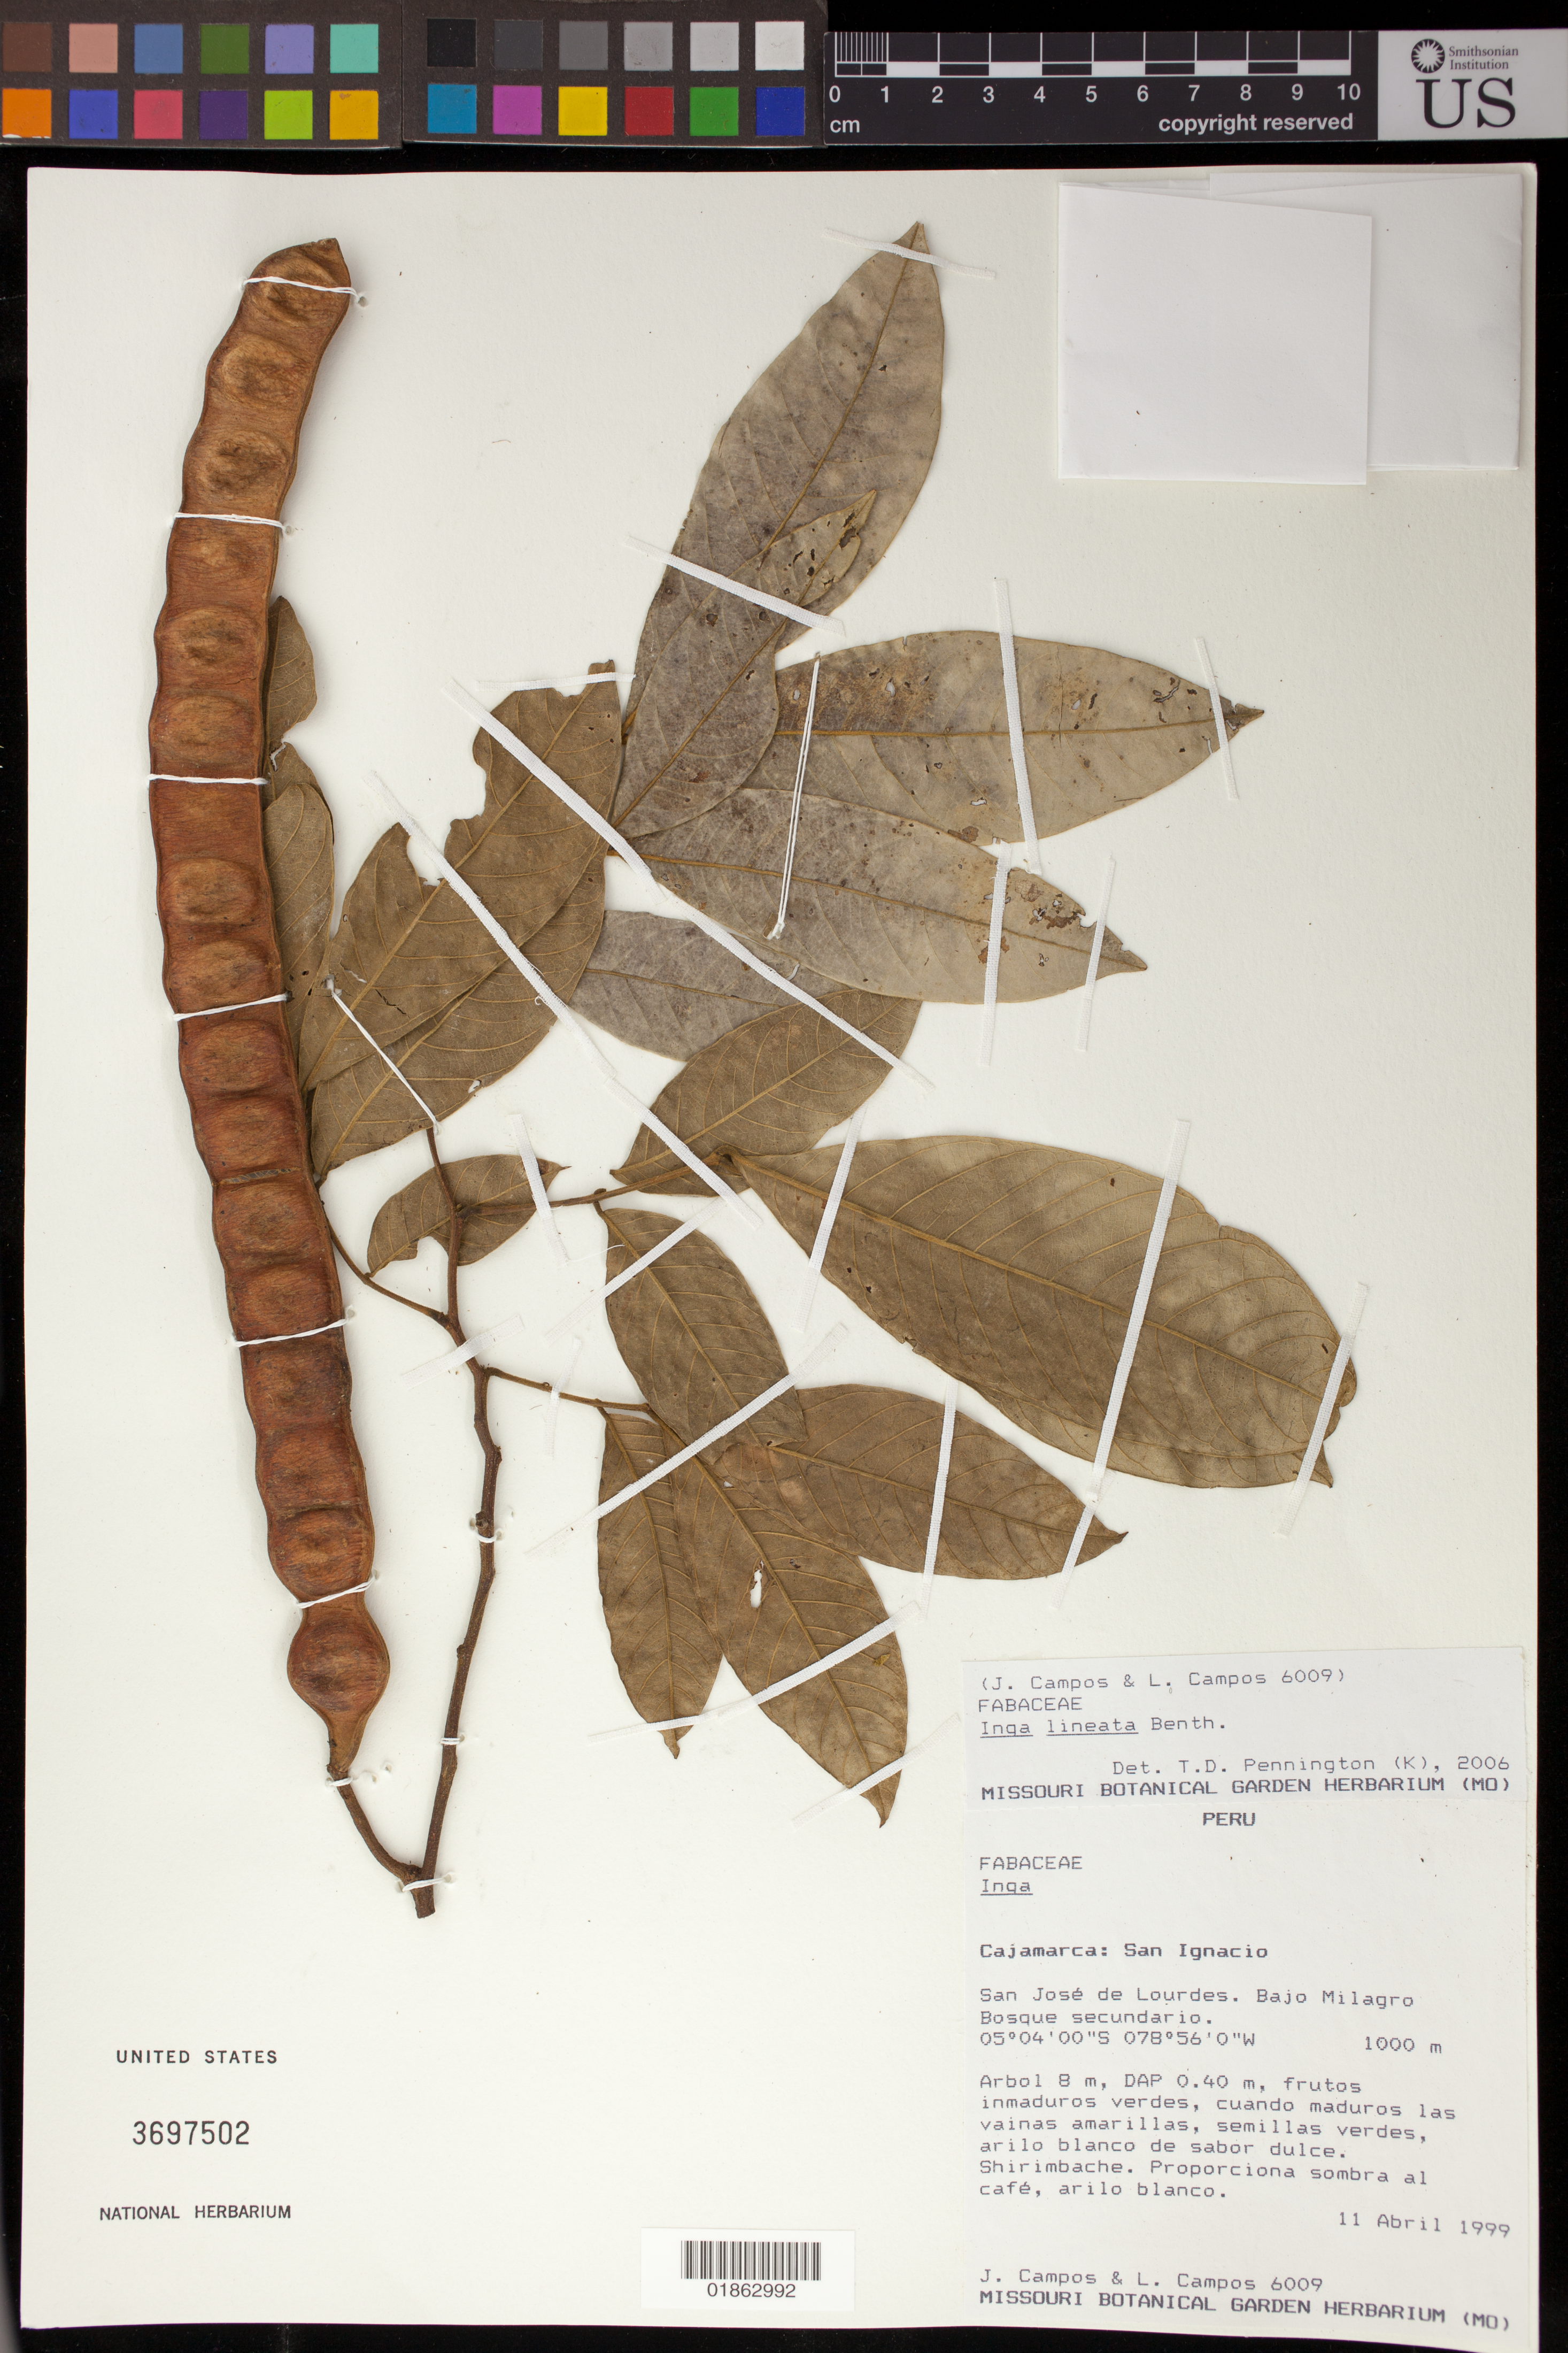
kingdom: Plantae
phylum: Tracheophyta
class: Magnoliopsida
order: Fabales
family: Fabaceae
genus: Inga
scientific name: Inga lineata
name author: Benth.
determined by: Pennington, T. D., (K)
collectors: J. Campos & L. Campos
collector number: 6009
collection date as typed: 11 Abril 1999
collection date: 1999-04-11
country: Peru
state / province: Cajamarca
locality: San Ignacio, San José de Lourdes, Bajo Milagro.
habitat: Bosque secundario.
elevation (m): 1000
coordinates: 05 04 00 S, 078 56 0 W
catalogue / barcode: US 3697502